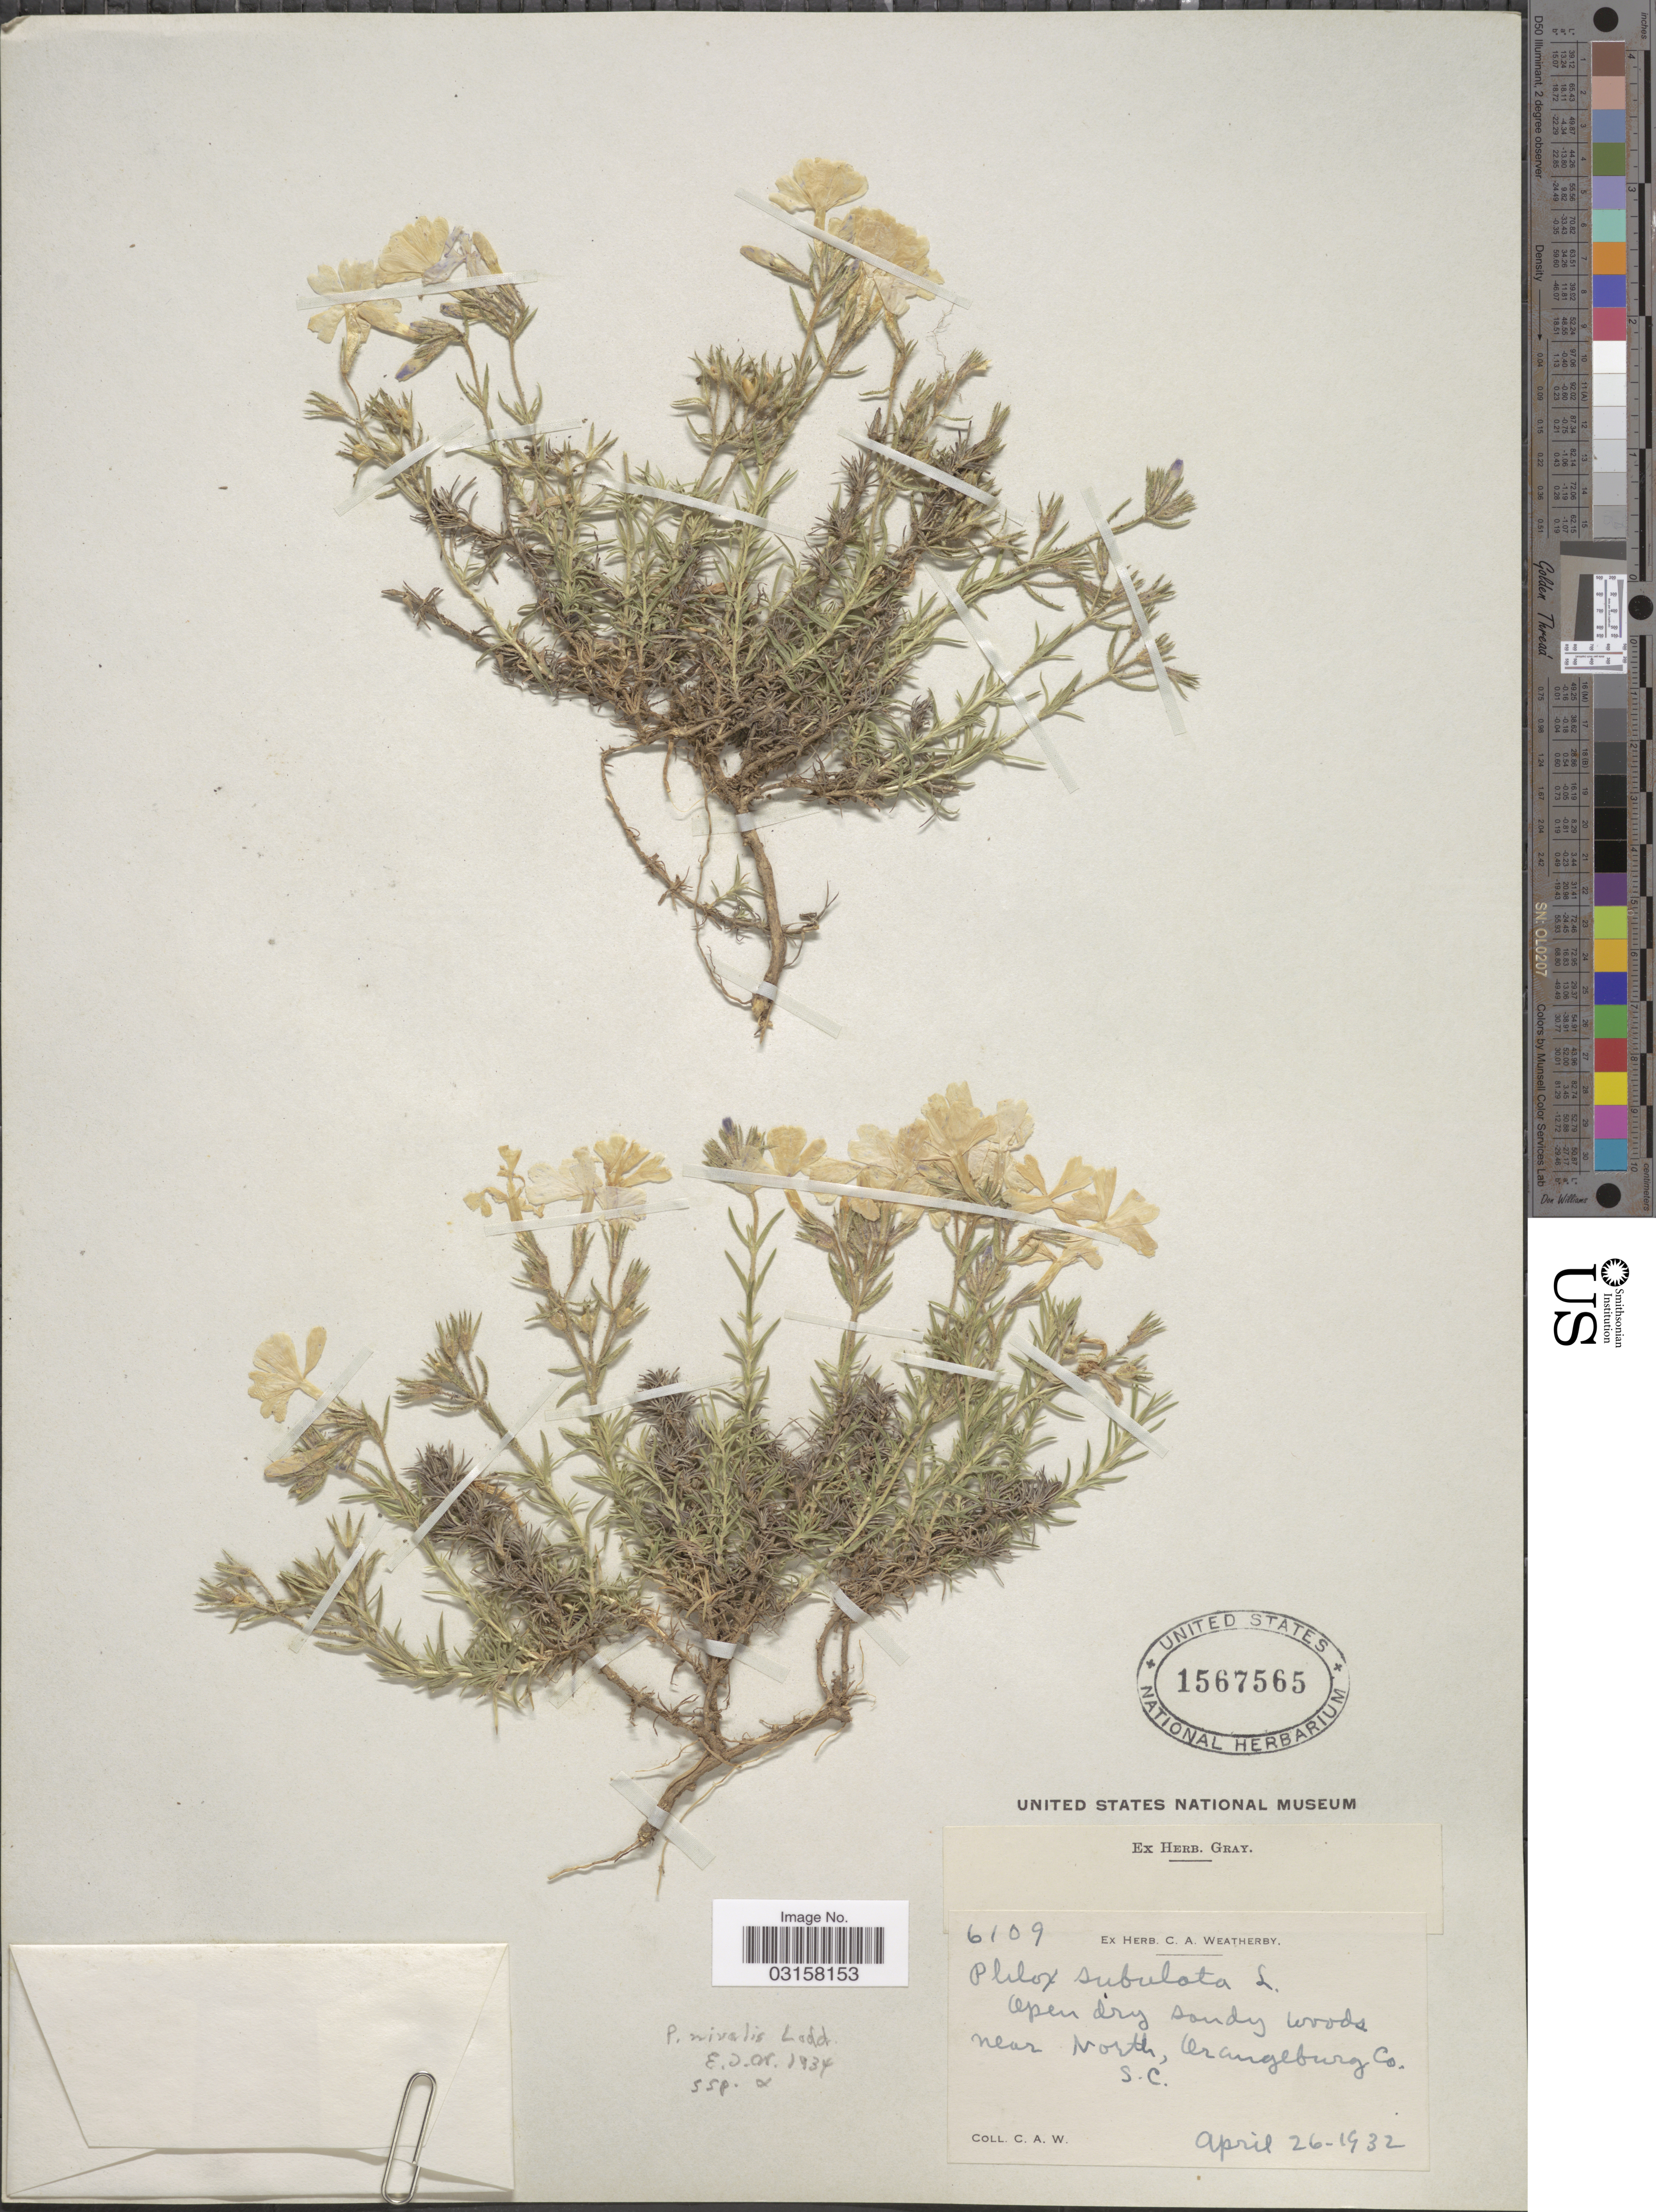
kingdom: Plantae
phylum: Tracheophyta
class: Magnoliopsida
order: Ericales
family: Polemoniaceae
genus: Phlox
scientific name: Phlox nivalis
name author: Lodd. ex Sweet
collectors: C. A. Weatherby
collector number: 6109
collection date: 1932-04-26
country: United States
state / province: South Carolina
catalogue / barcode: US 1567565